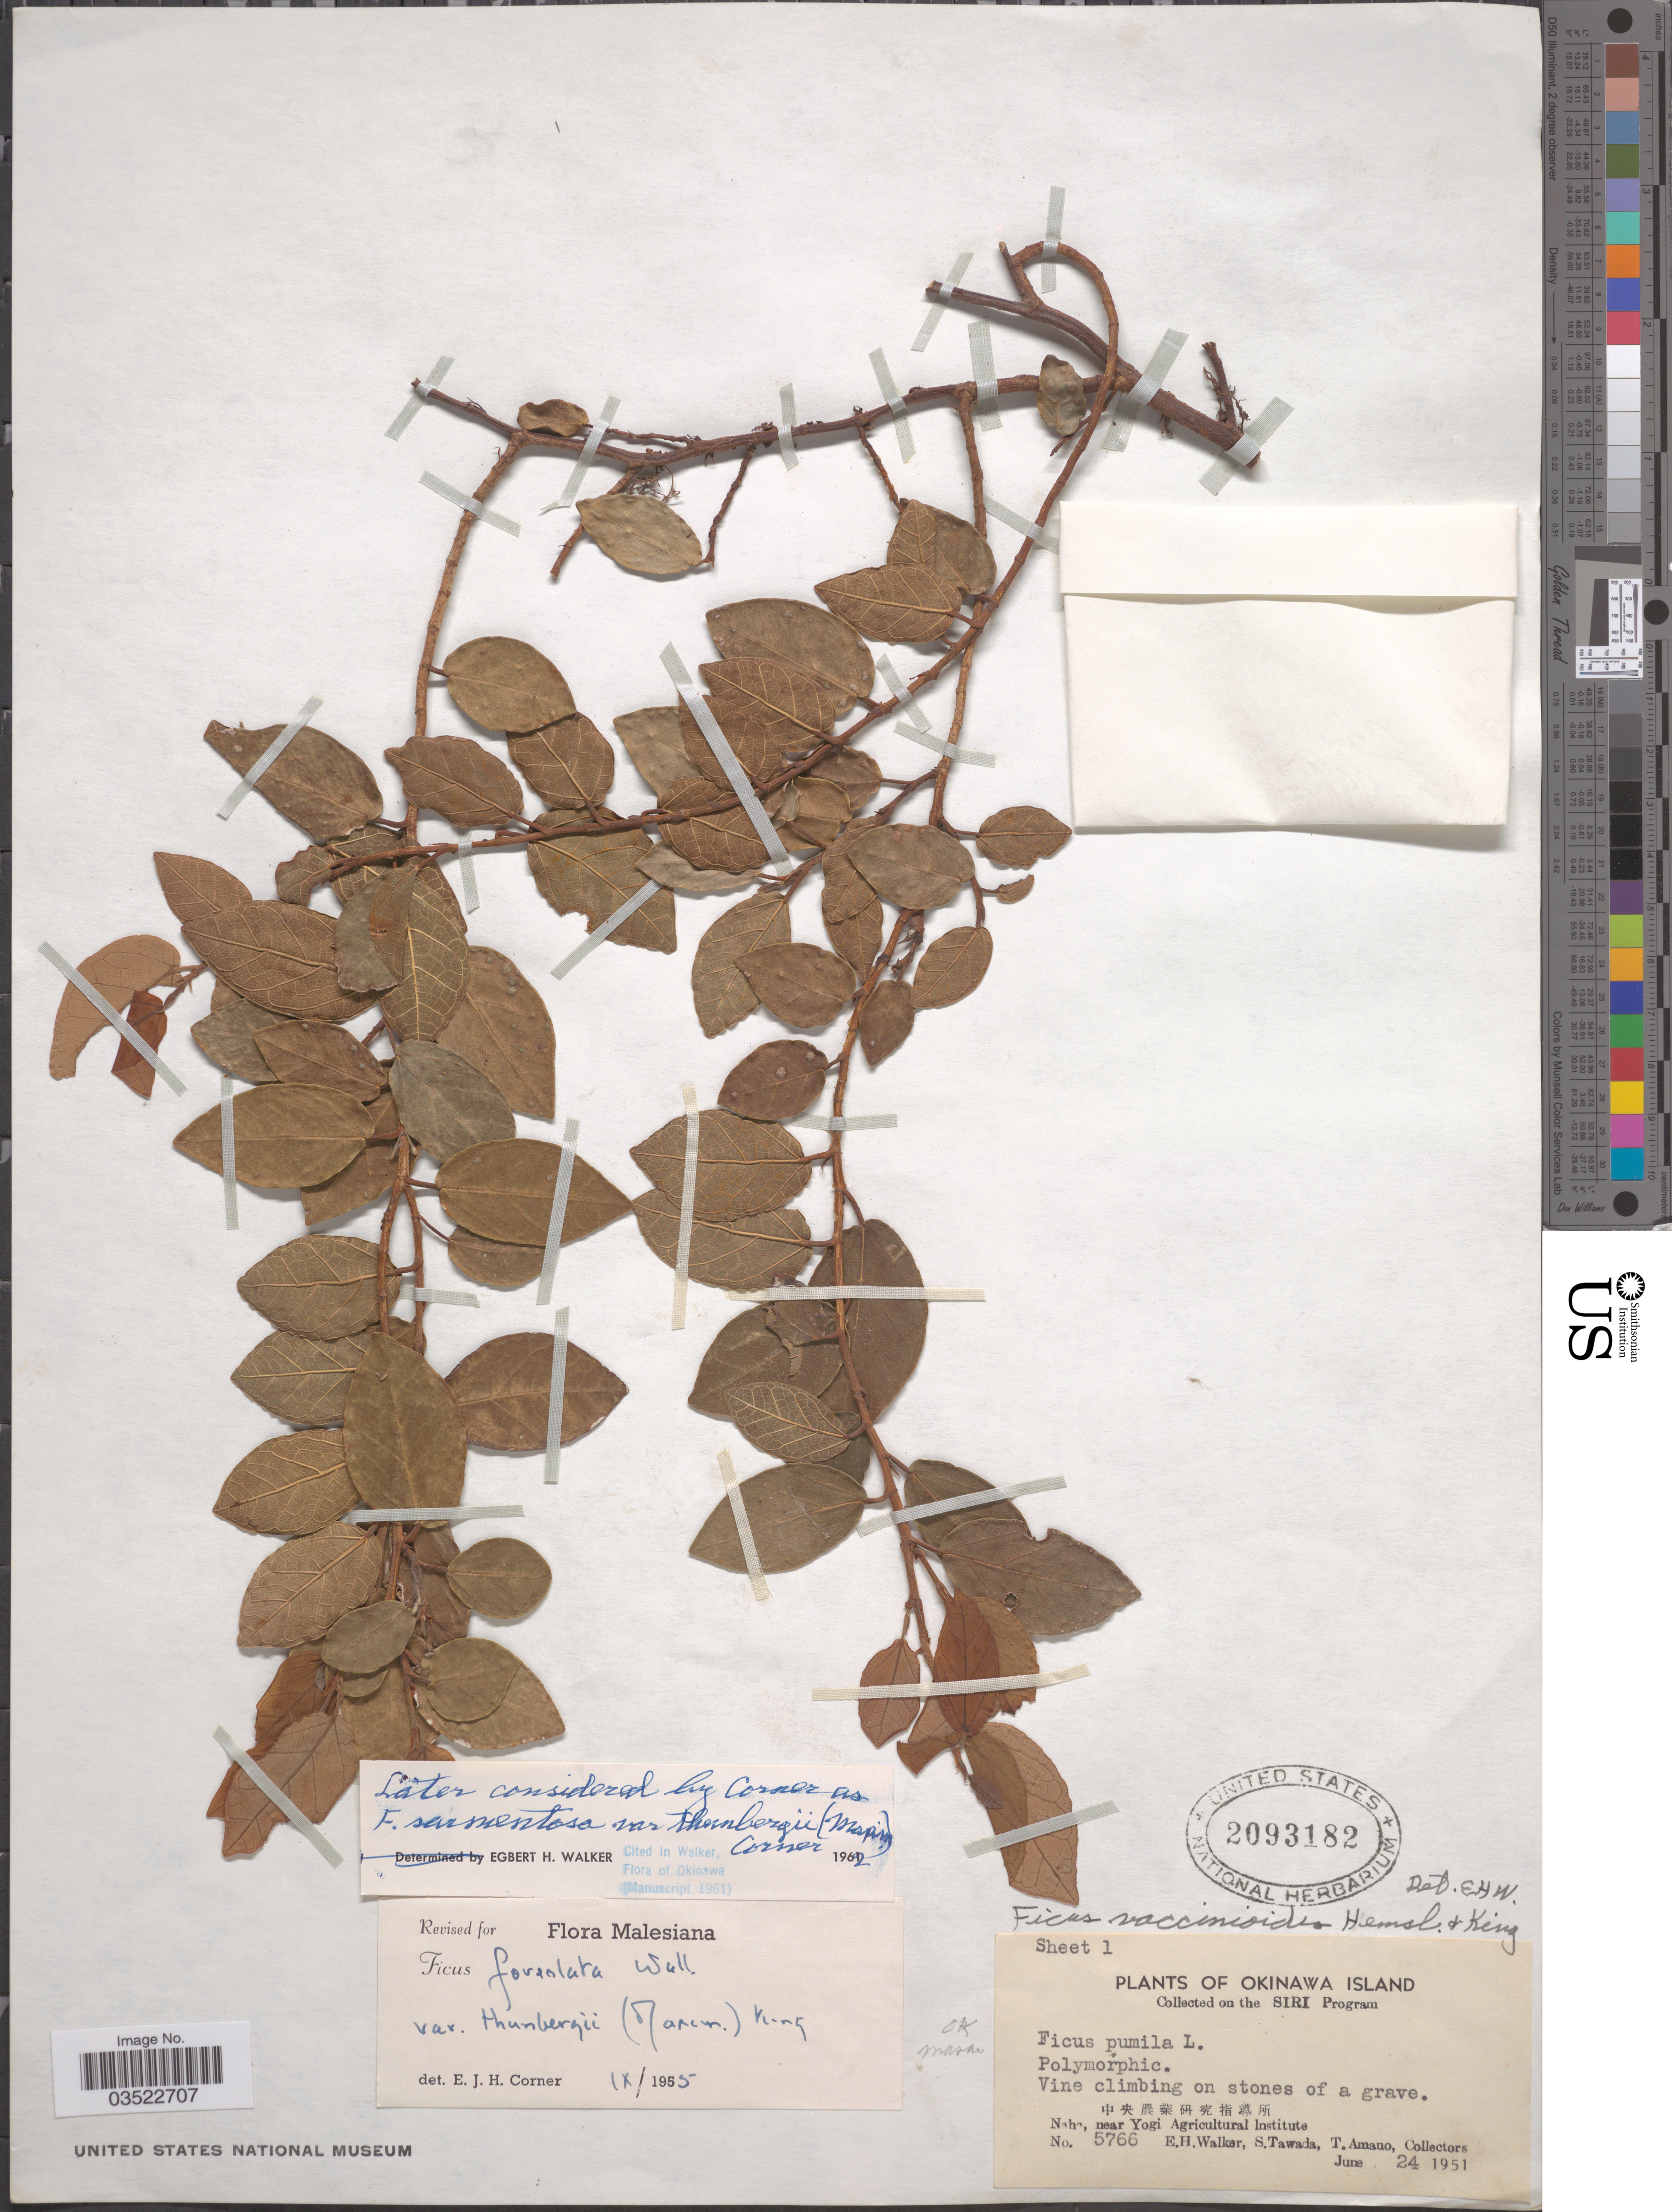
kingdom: Plantae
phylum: Tracheophyta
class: Magnoliopsida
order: Rosales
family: Moraceae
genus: Ficus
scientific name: Ficus sarmentosa var. thunbergii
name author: (Maxim.) Corner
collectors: E. H. Walker, S. Tawada & T. Amano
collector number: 5766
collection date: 1951-06-24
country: Japan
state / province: Okinawa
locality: Okinawa Island. X. Naha, near Yogi Agricultural Institute.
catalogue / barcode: US 2093182